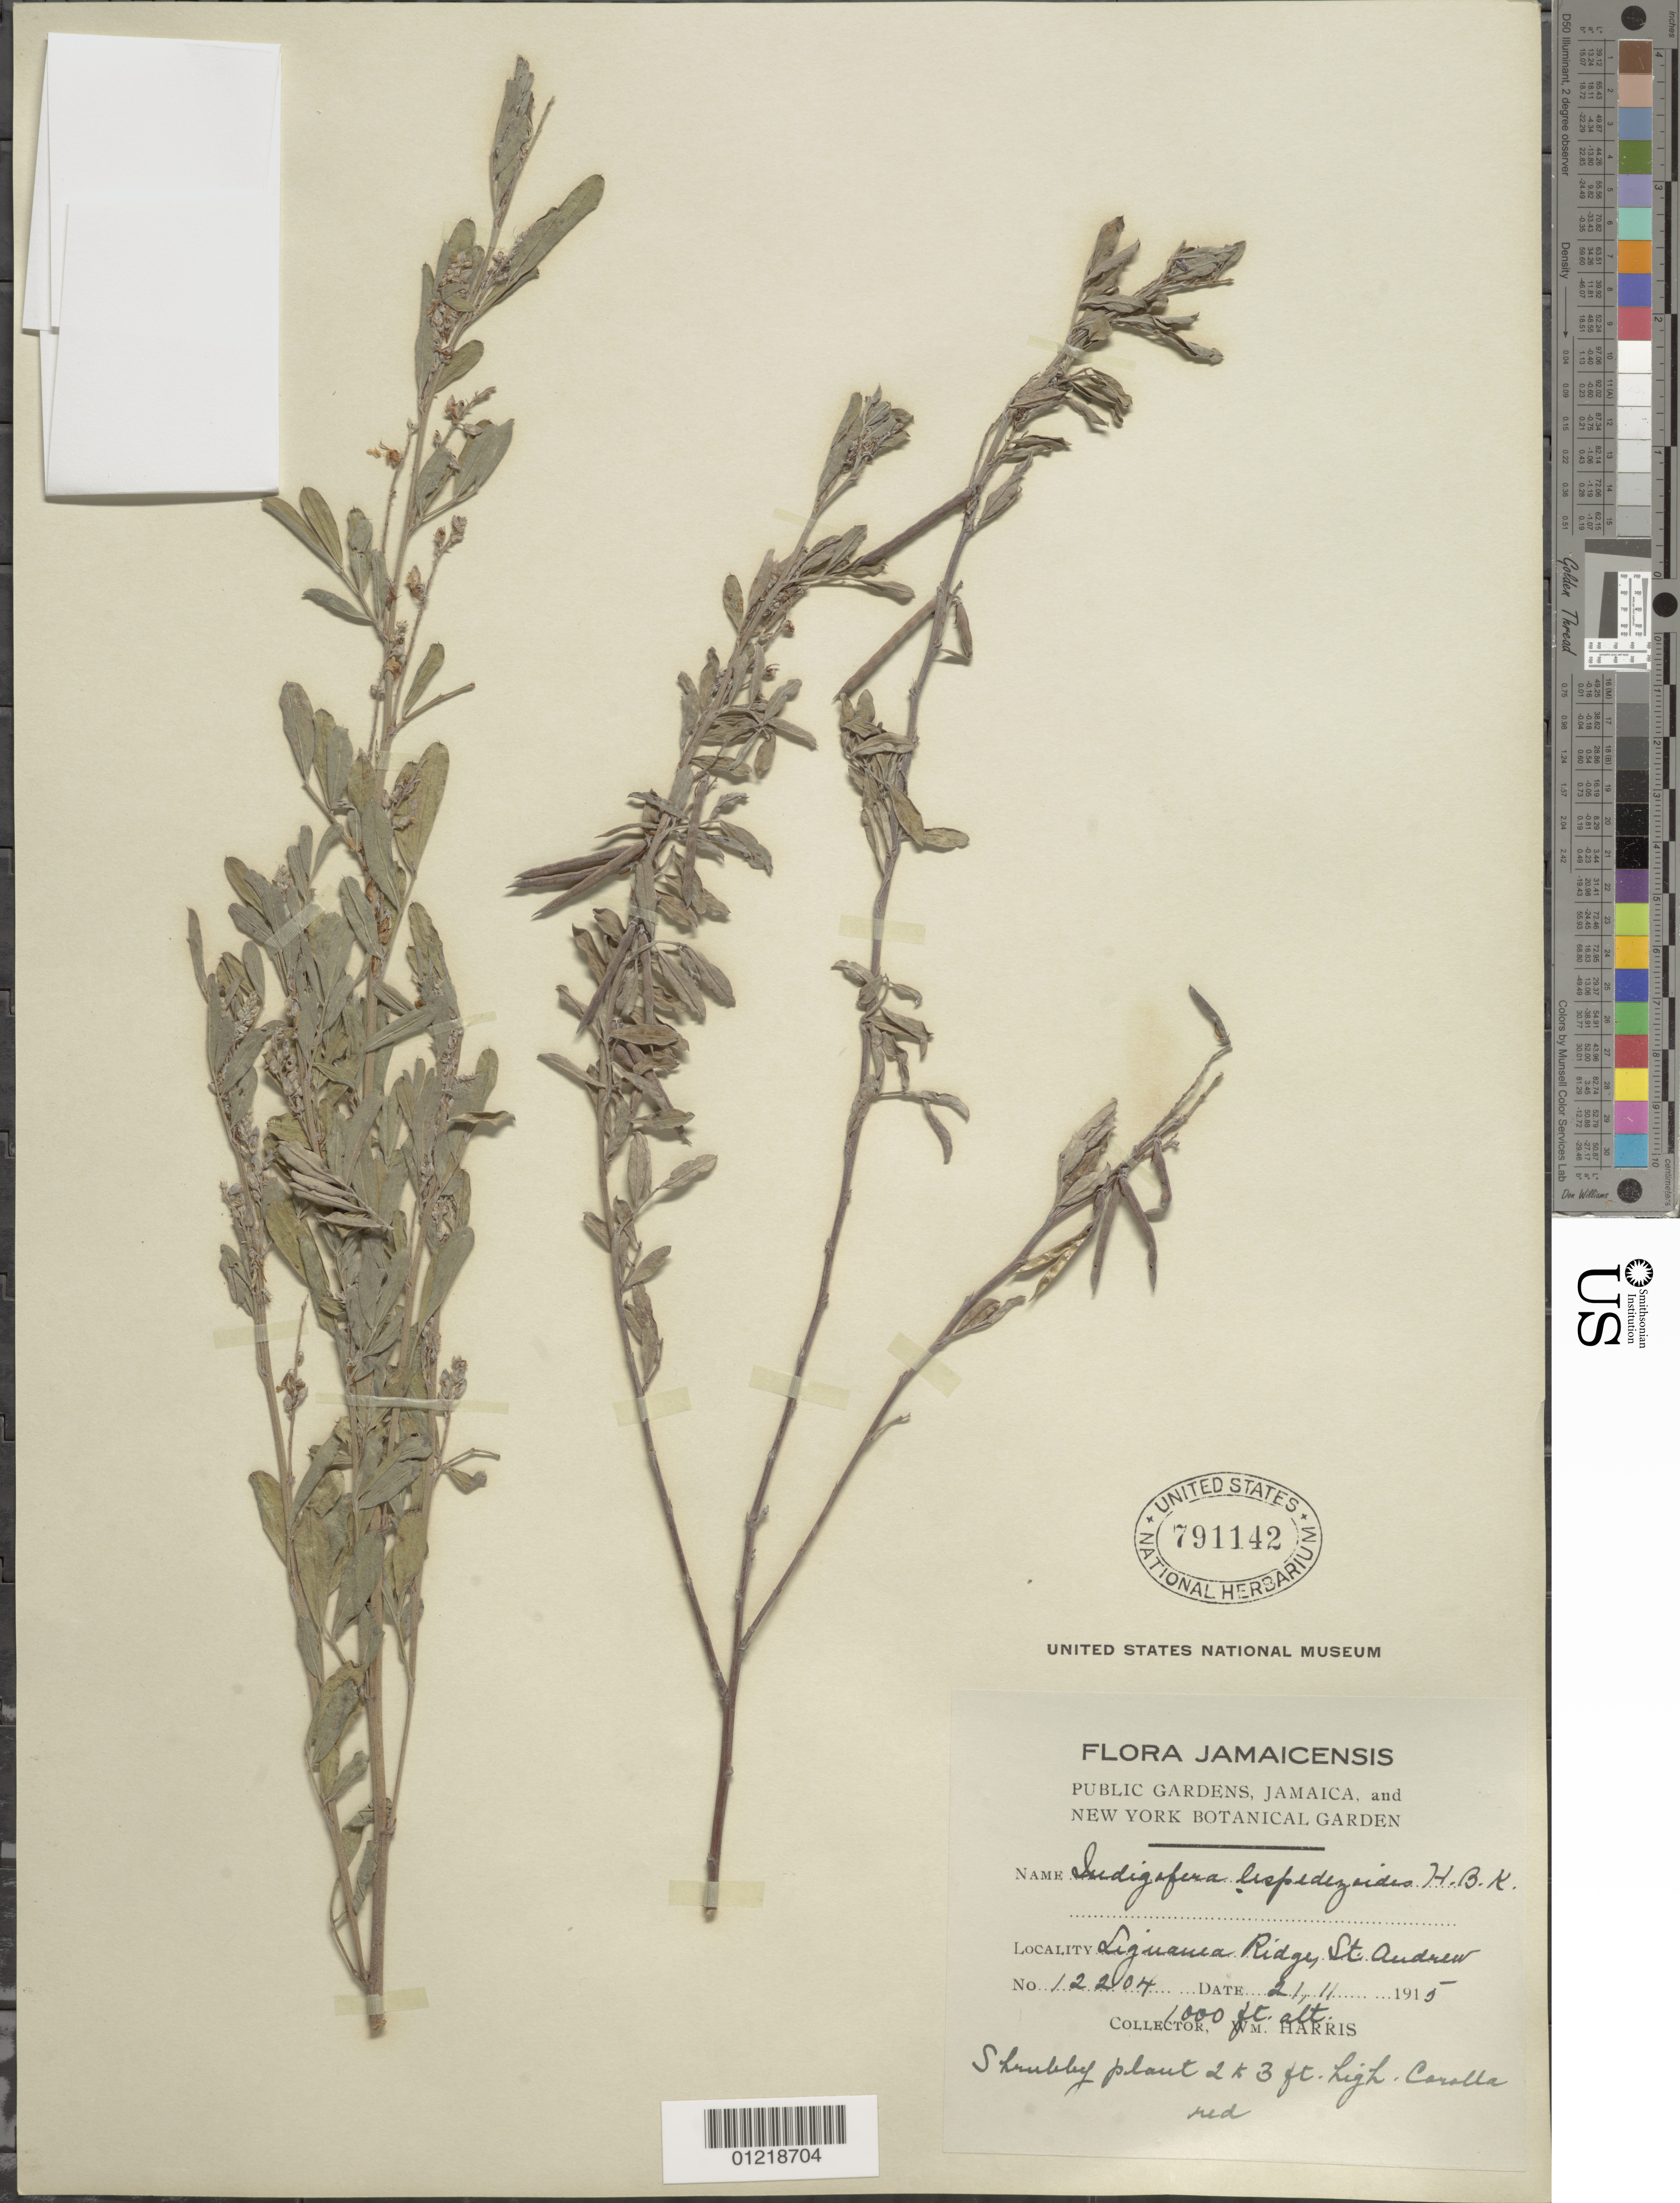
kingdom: Plantae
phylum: Tracheophyta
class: Magnoliopsida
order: Fabales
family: Fabaceae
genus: Indigofera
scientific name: Indigofera lespedezioides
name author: Kunth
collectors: W. H. Harris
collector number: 12204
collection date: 1915-11-21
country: Jamaica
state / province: Saint Andrew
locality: Liguanea Ridge.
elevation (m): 305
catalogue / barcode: US 791142